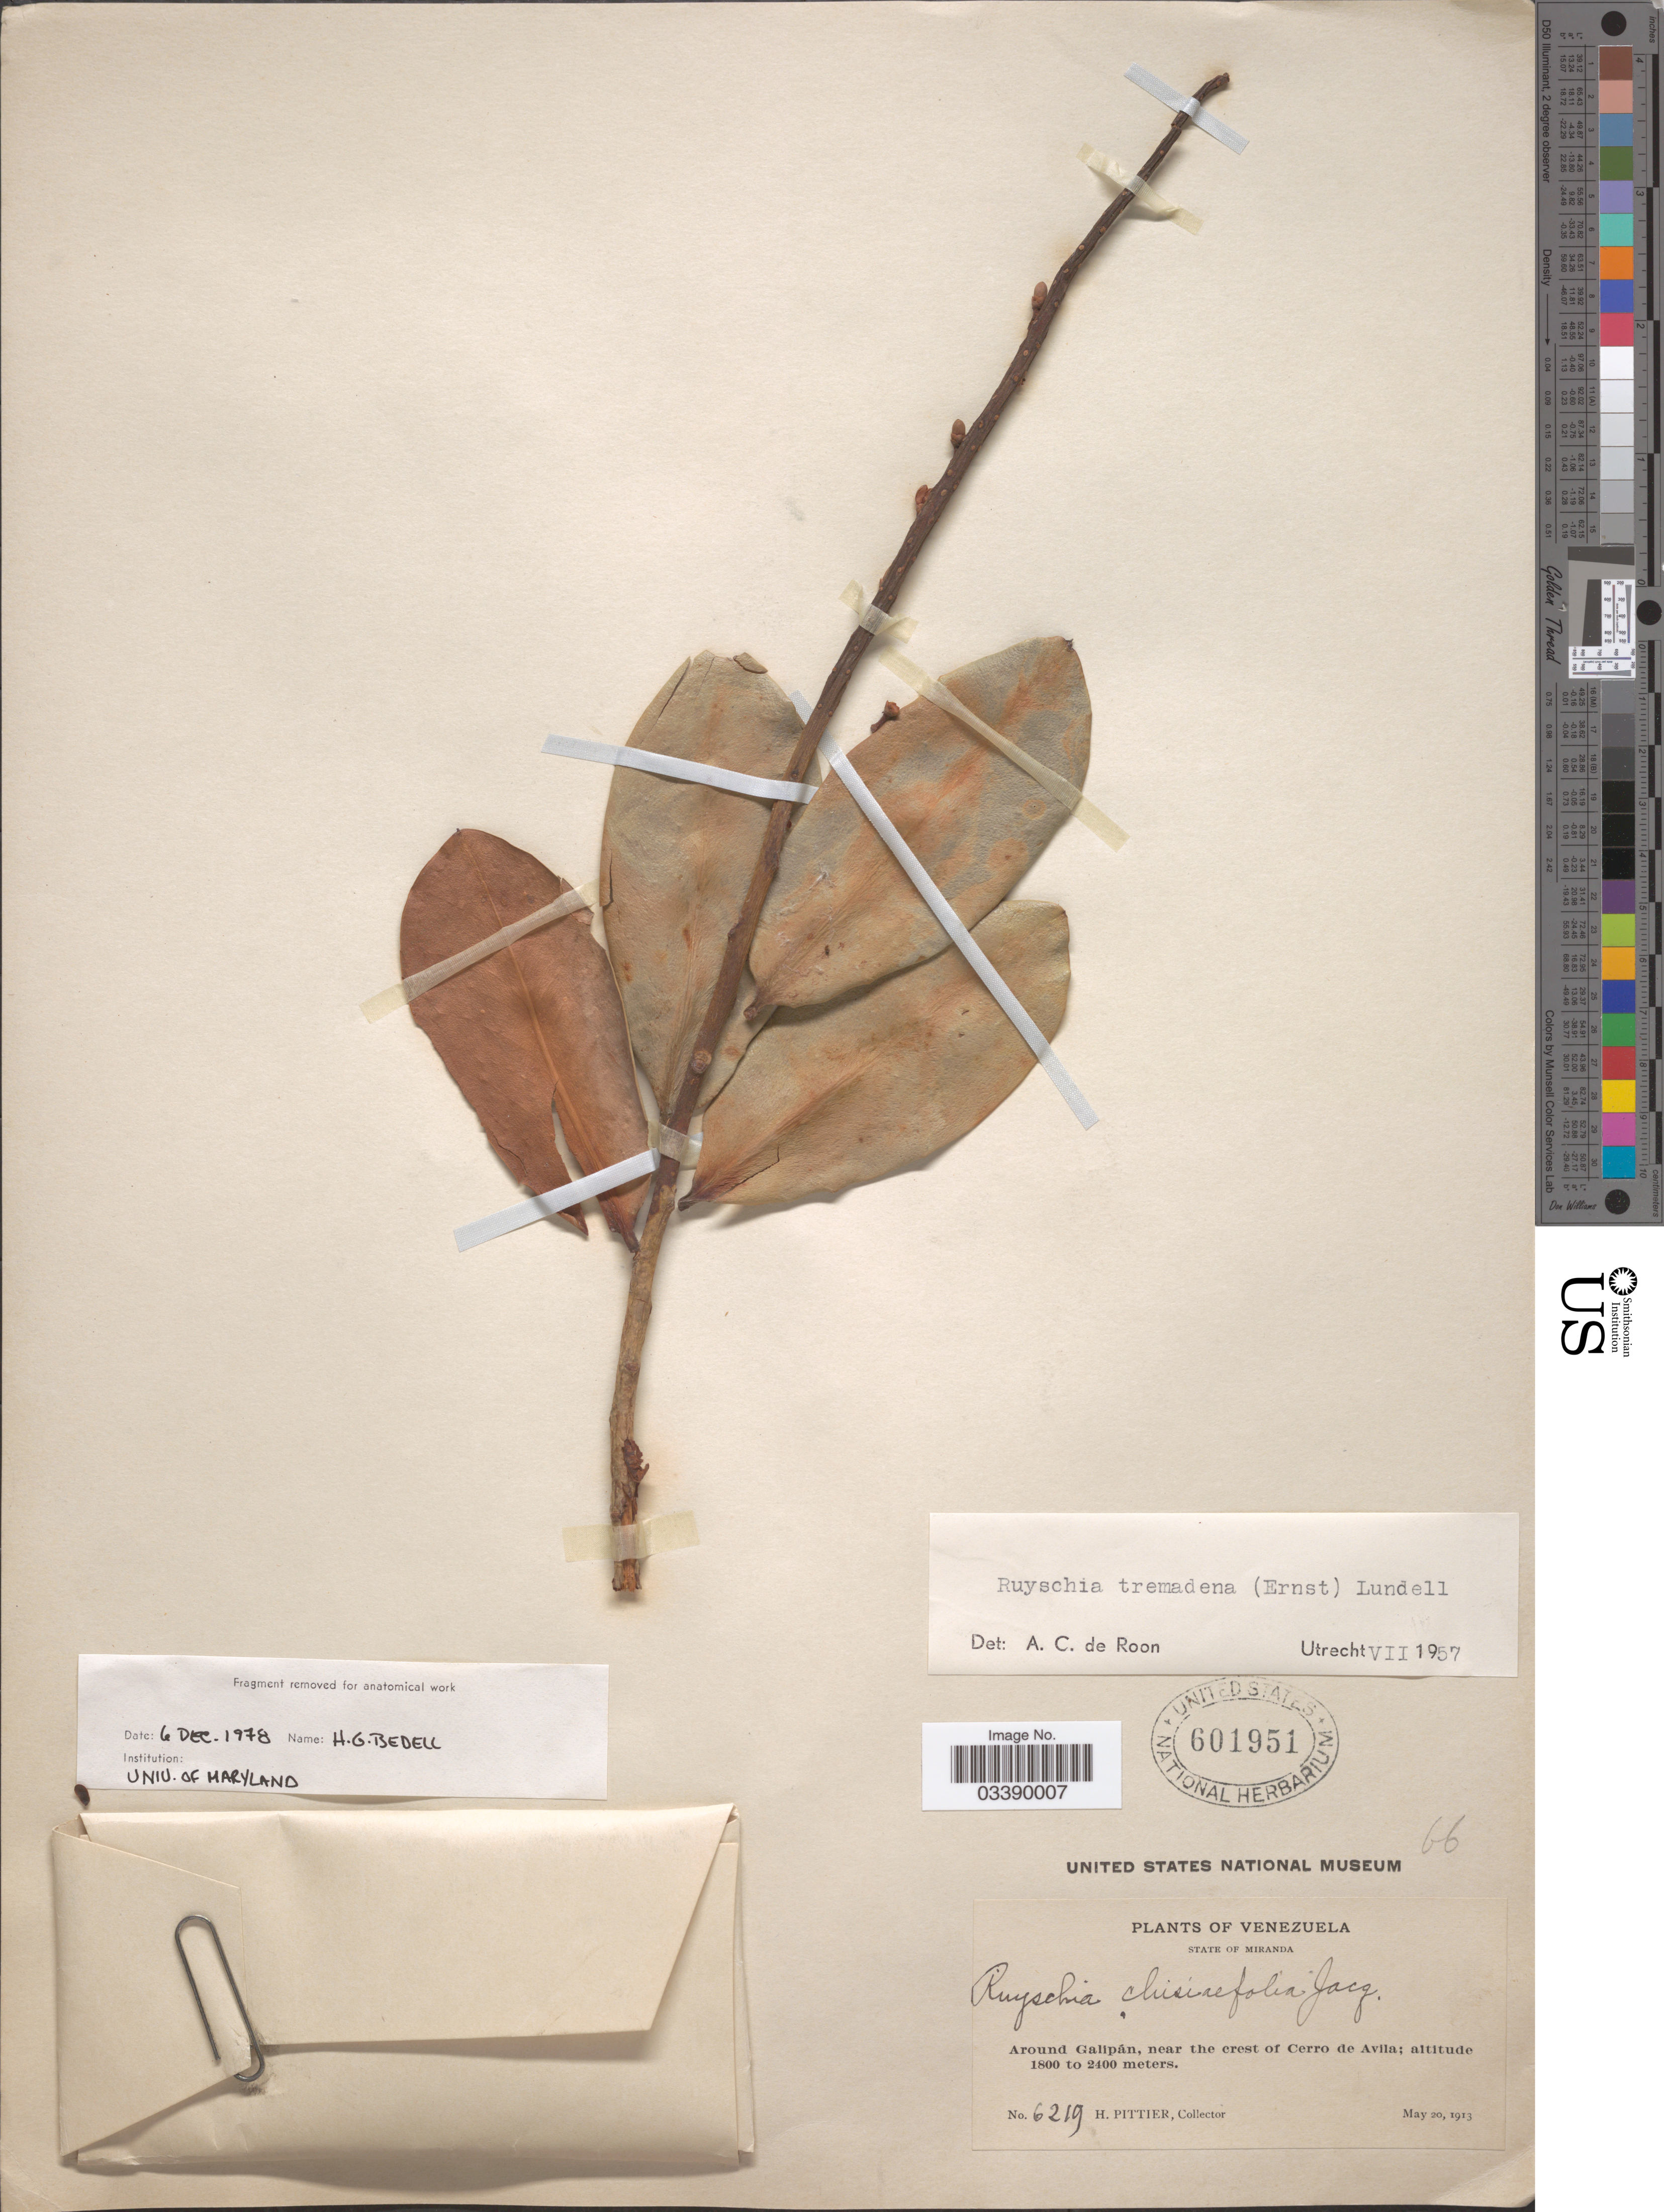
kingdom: Plantae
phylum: Tracheophyta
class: Magnoliopsida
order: Ericales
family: Marcgraviaceae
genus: Ruyschia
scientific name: Ruyschia tremadena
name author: (Ernst) Lundell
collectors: H. F. Pittier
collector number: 6219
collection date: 1913-05-20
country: Venezuela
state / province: Miranda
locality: Around Galipán, near the crest of Cerro de Avila.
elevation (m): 1800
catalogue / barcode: US 601951